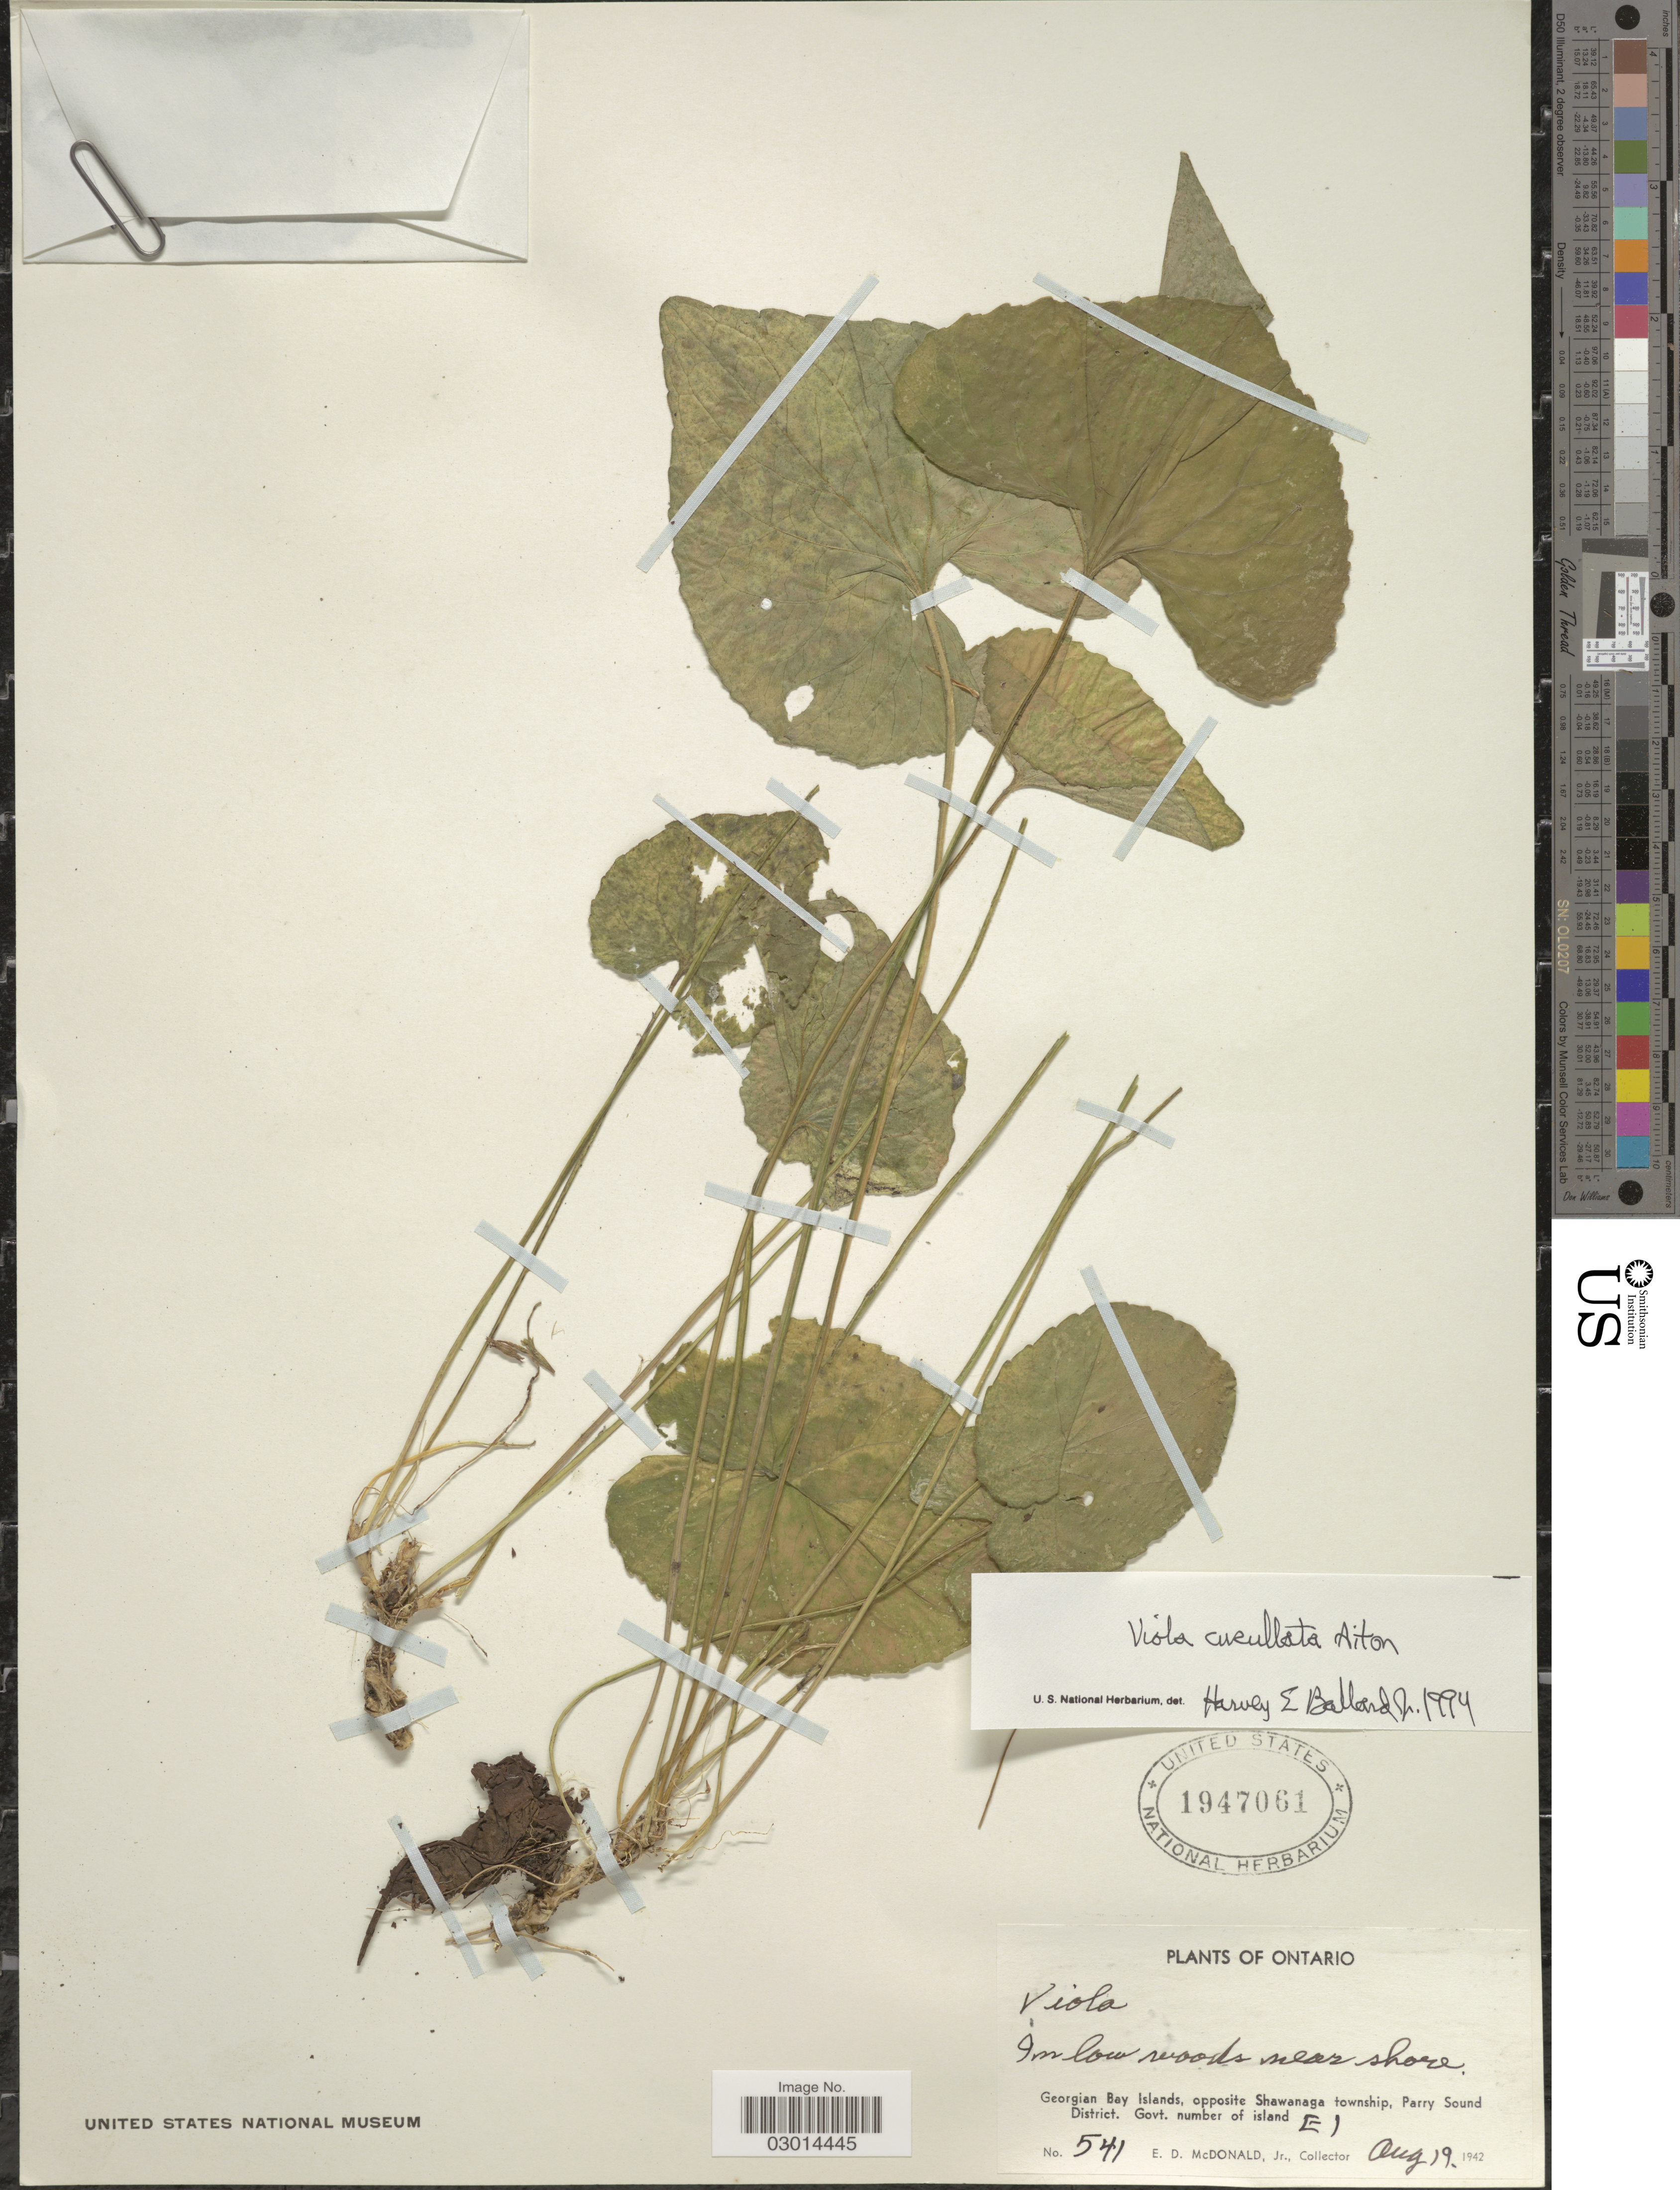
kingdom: Plantae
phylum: Tracheophyta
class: Magnoliopsida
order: Malpighiales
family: Violaceae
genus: Viola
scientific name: Viola cucullata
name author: Aiton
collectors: E. D. McDonald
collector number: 541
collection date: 1942-08-19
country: Canada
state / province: Ontario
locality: Georgian Bay Islands, opposite Shawanaga township, Parry Sound District. Govt. number of island E I.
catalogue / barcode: US 1947061